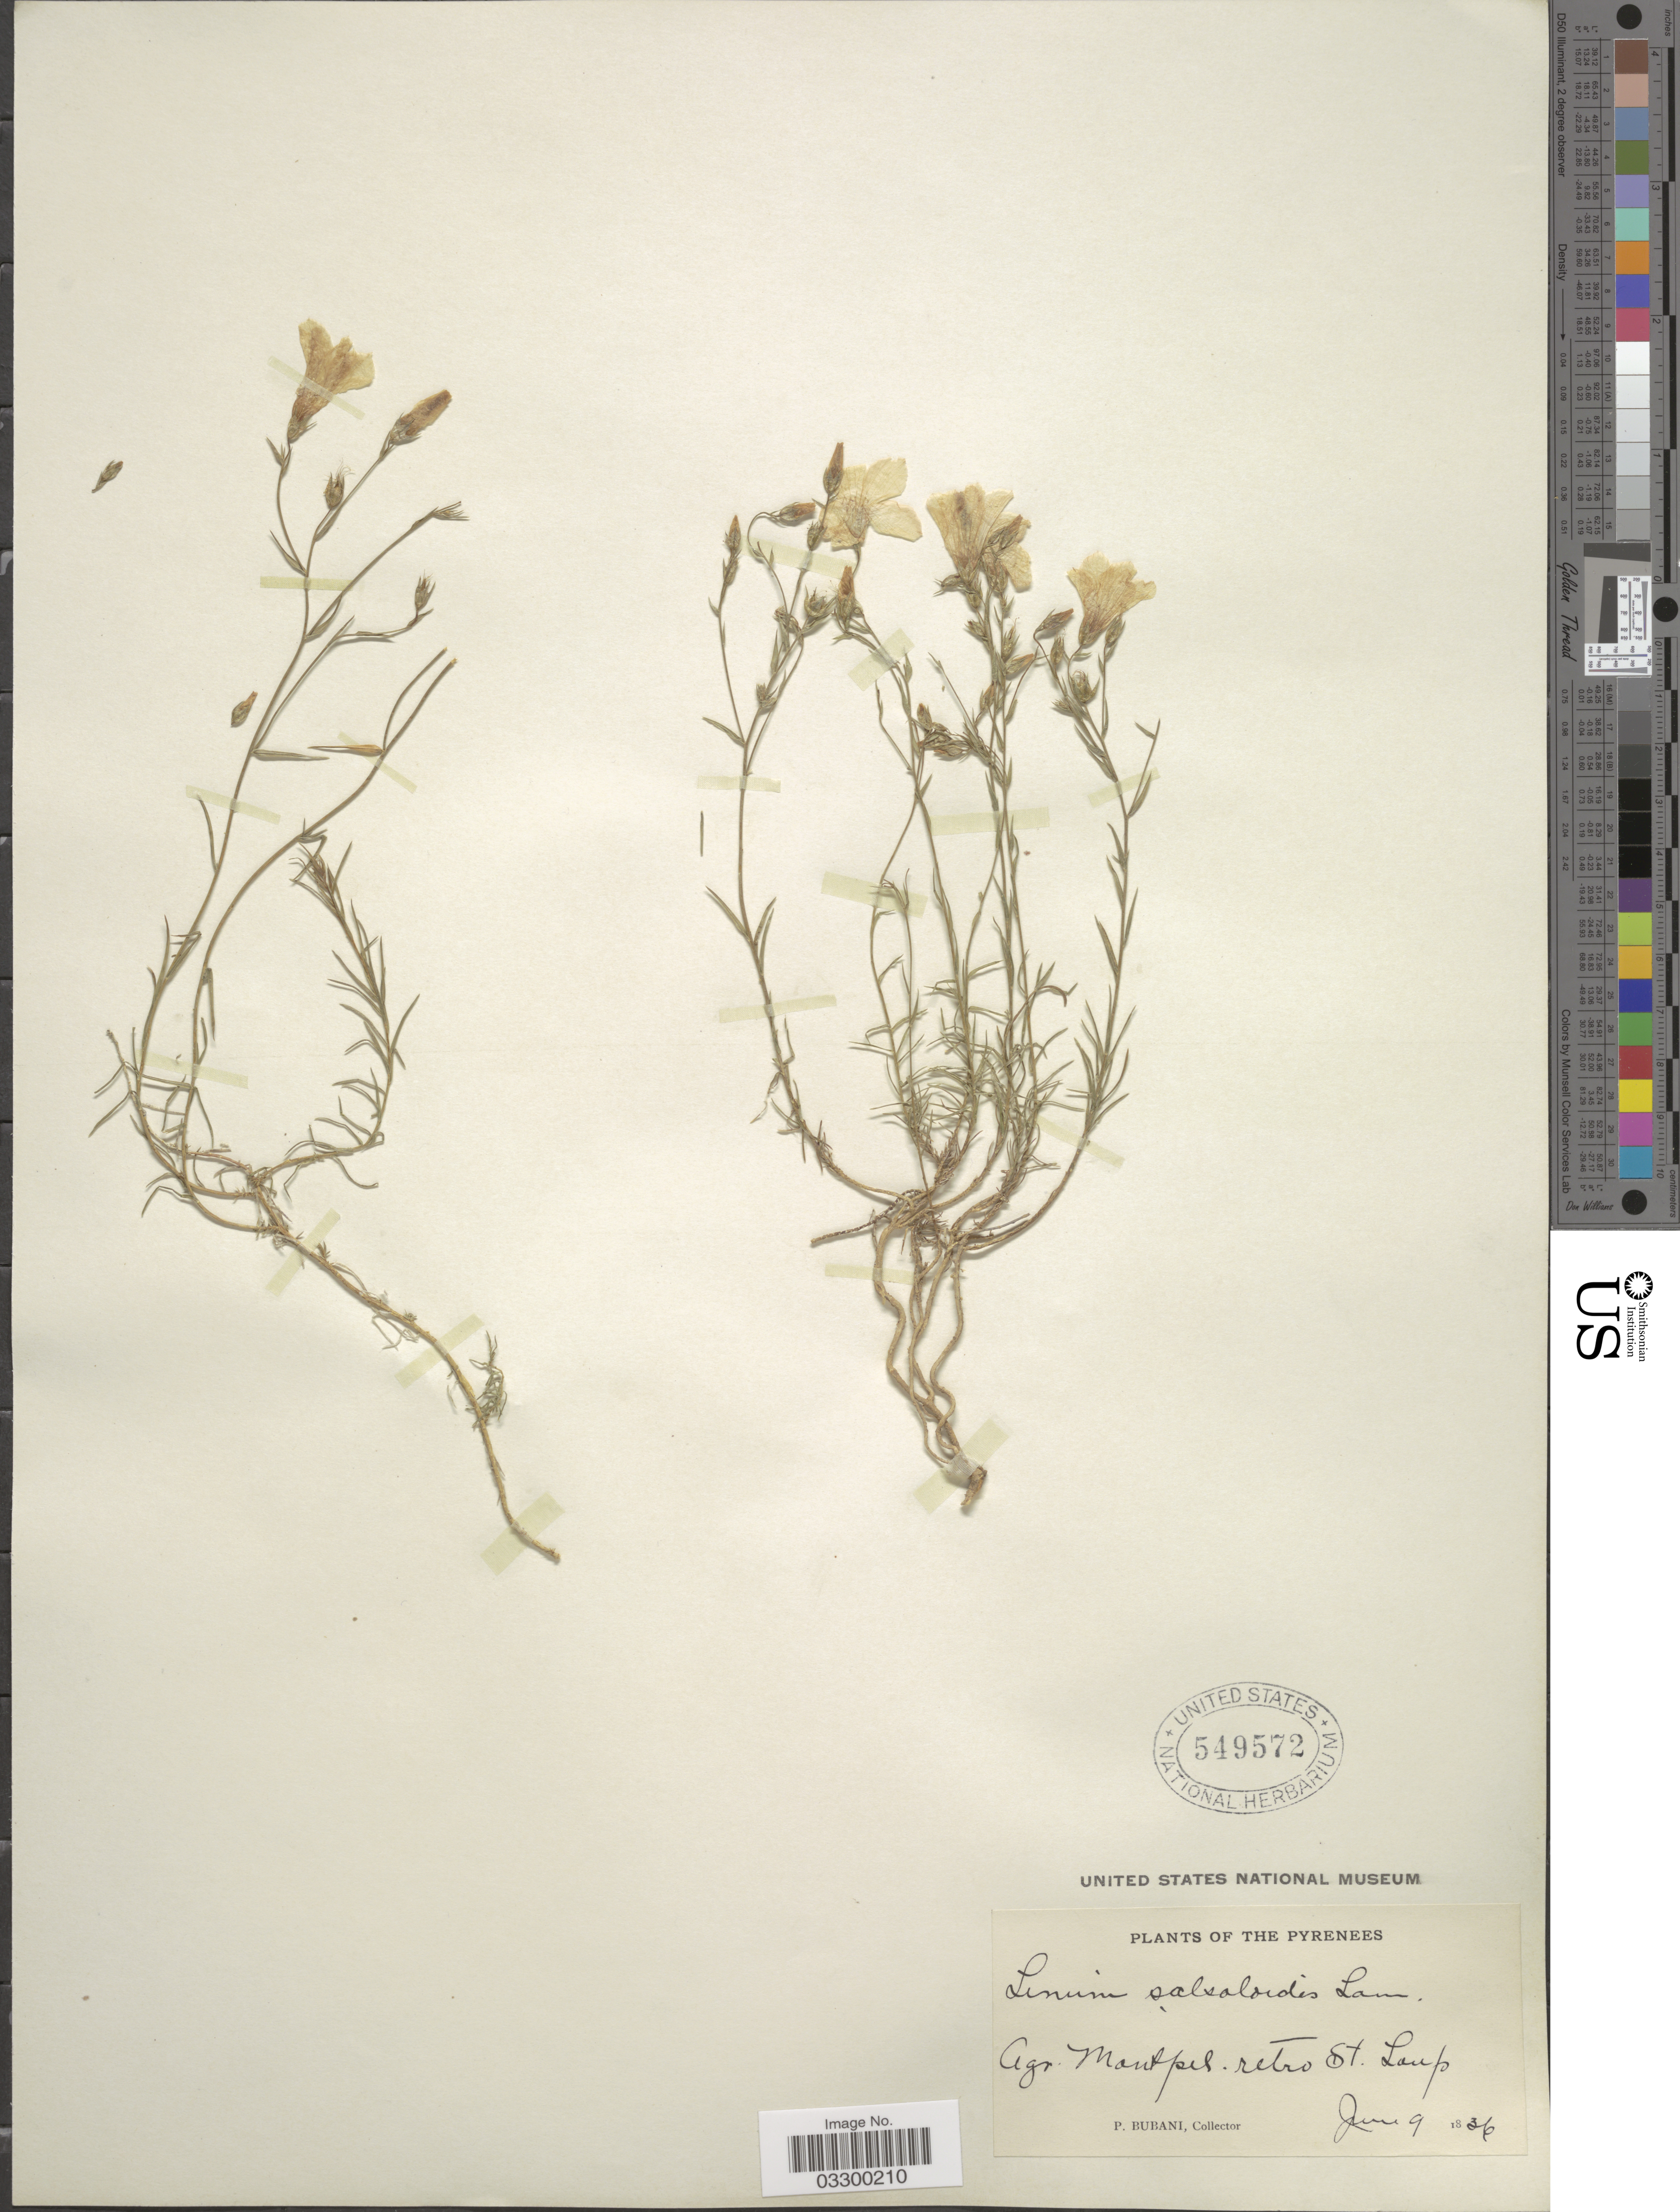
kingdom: Plantae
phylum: Tracheophyta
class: Magnoliopsida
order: Malpighiales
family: Linaceae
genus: Linum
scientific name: Linum salsoloides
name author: Lam.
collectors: P. Bubani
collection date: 1836-06-09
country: France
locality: The Pyrenees. Agr. Montpel. retro St. Laup.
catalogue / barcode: US 549572